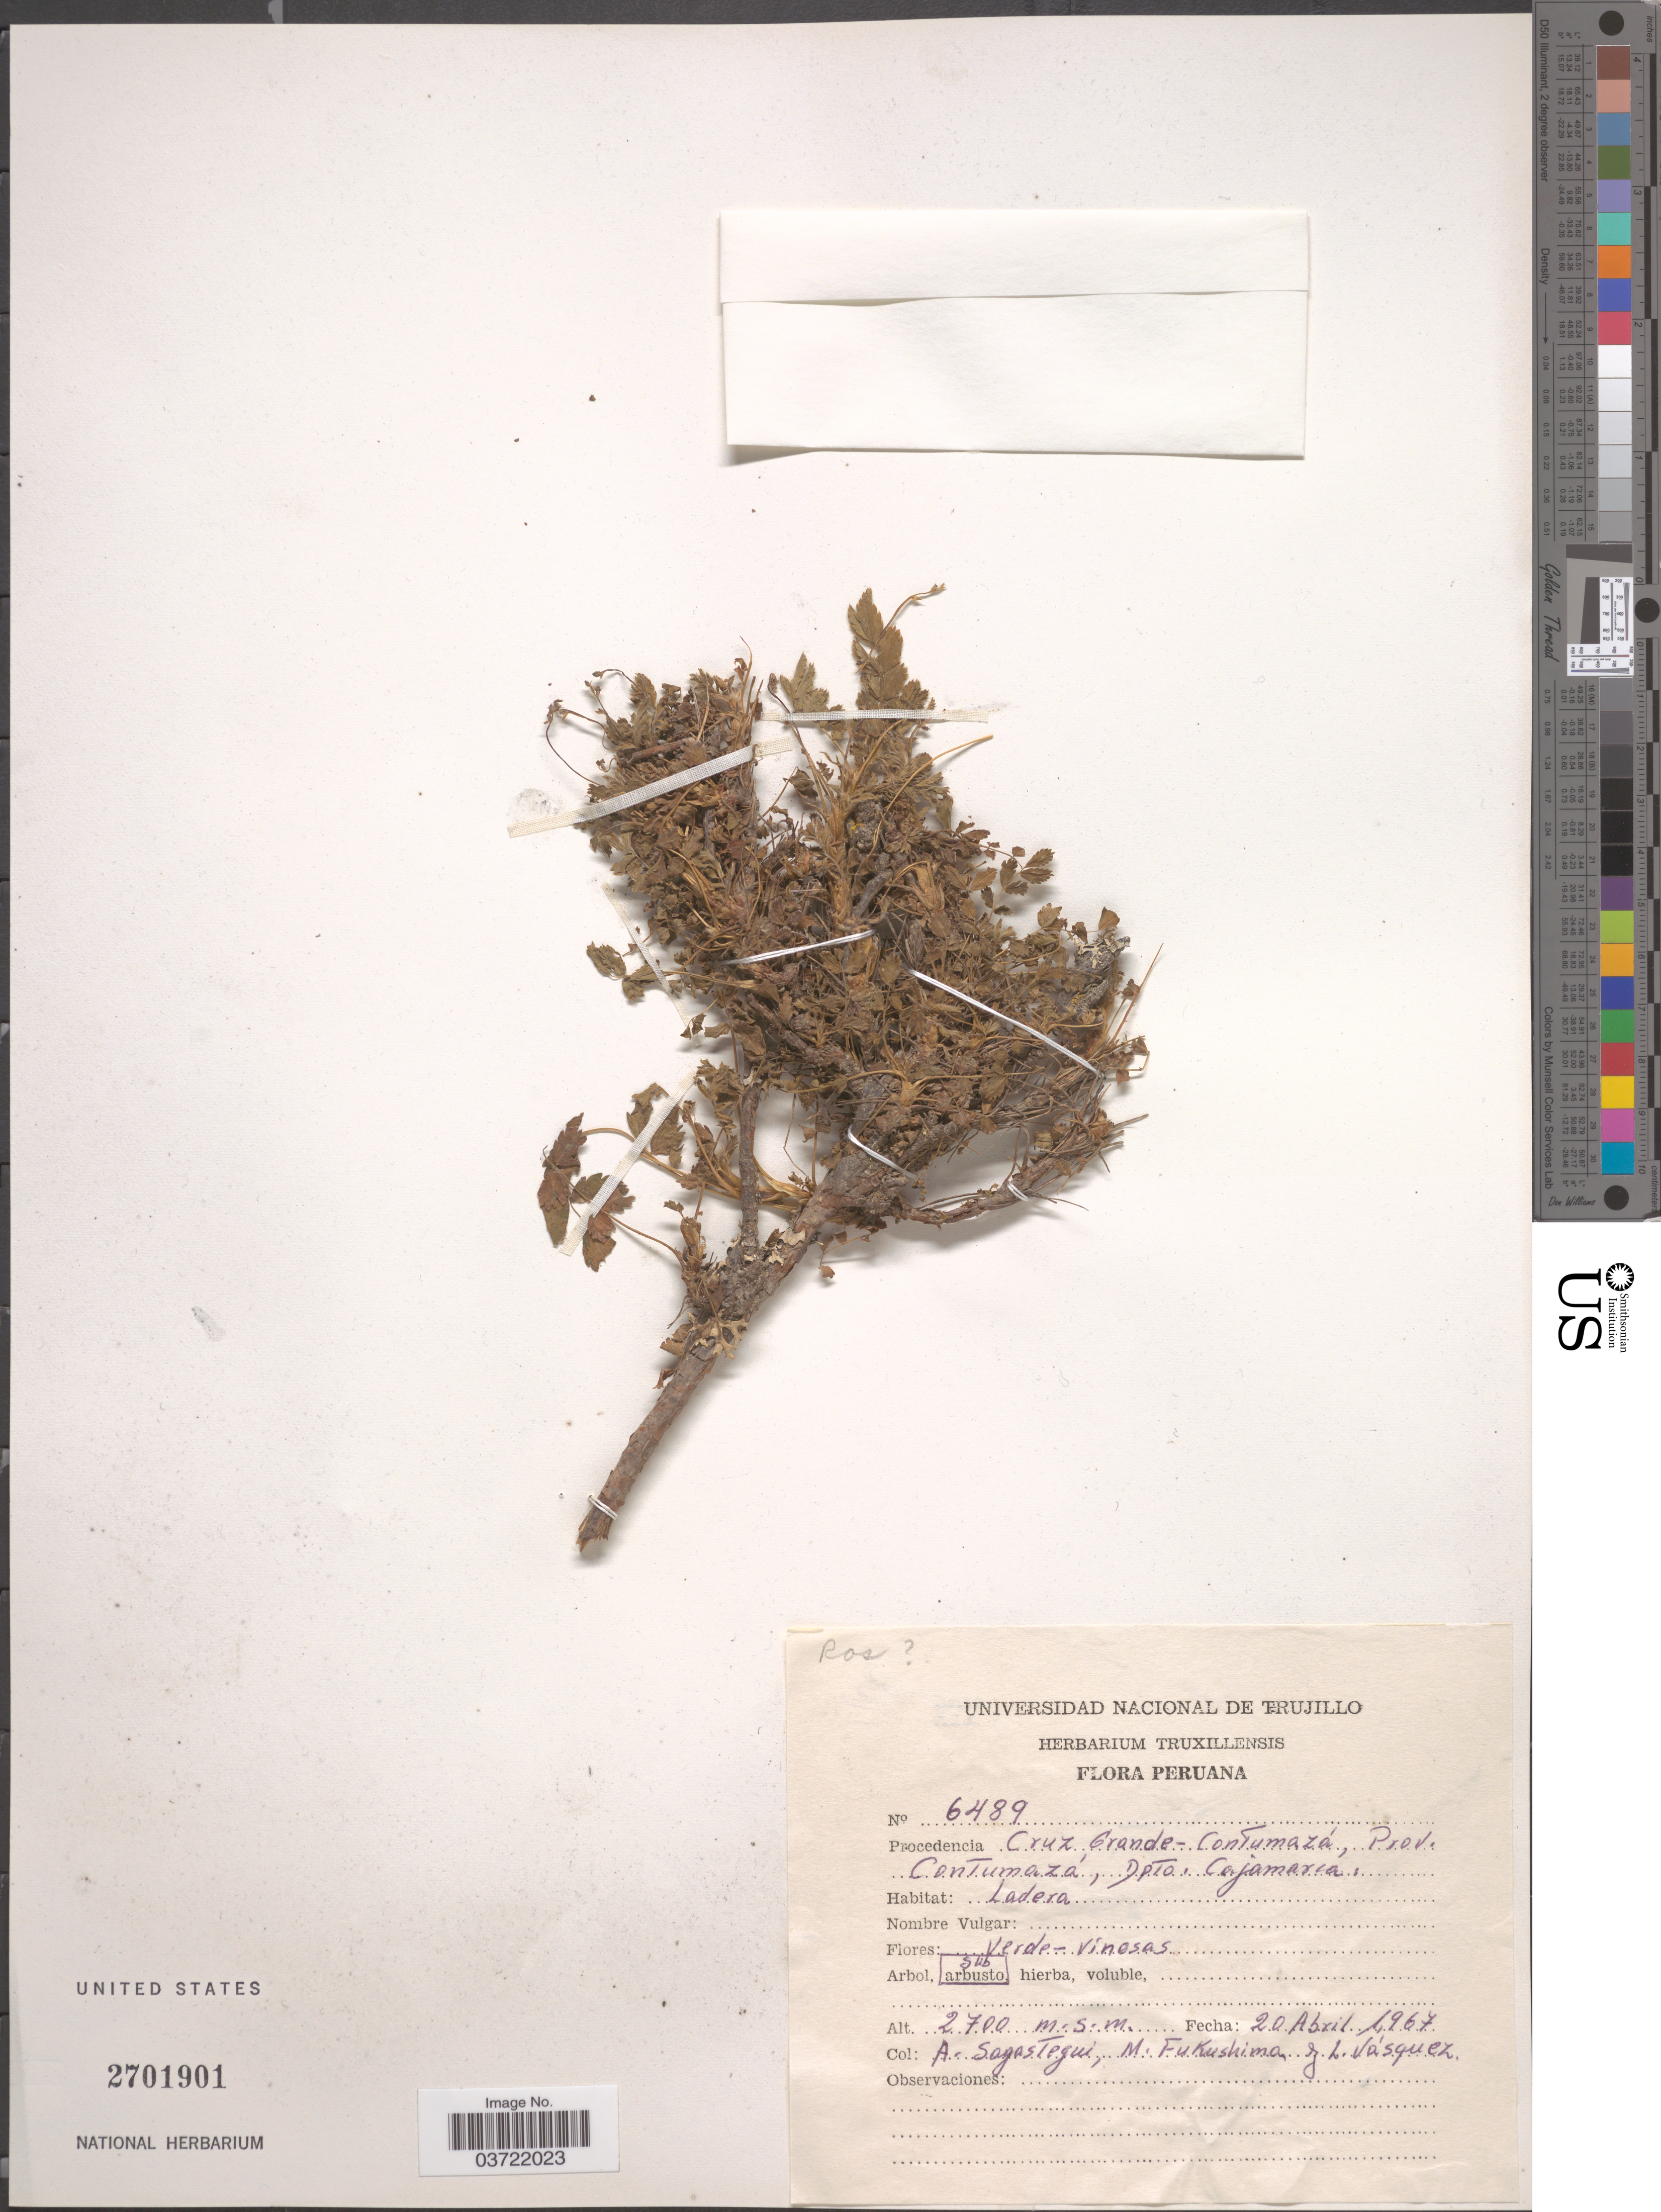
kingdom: Plantae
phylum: Tracheophyta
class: Liliopsida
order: Poales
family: Juncaceae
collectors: A. Sagastegui, M. Fukushima & J. Vásquez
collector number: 6489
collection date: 1967-04-20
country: Peru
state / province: Cajamarca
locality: Cruz Grande- Contumazá, Prov. Contumazá, Dpto. Cajamarca.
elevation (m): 2700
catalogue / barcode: US 2701901